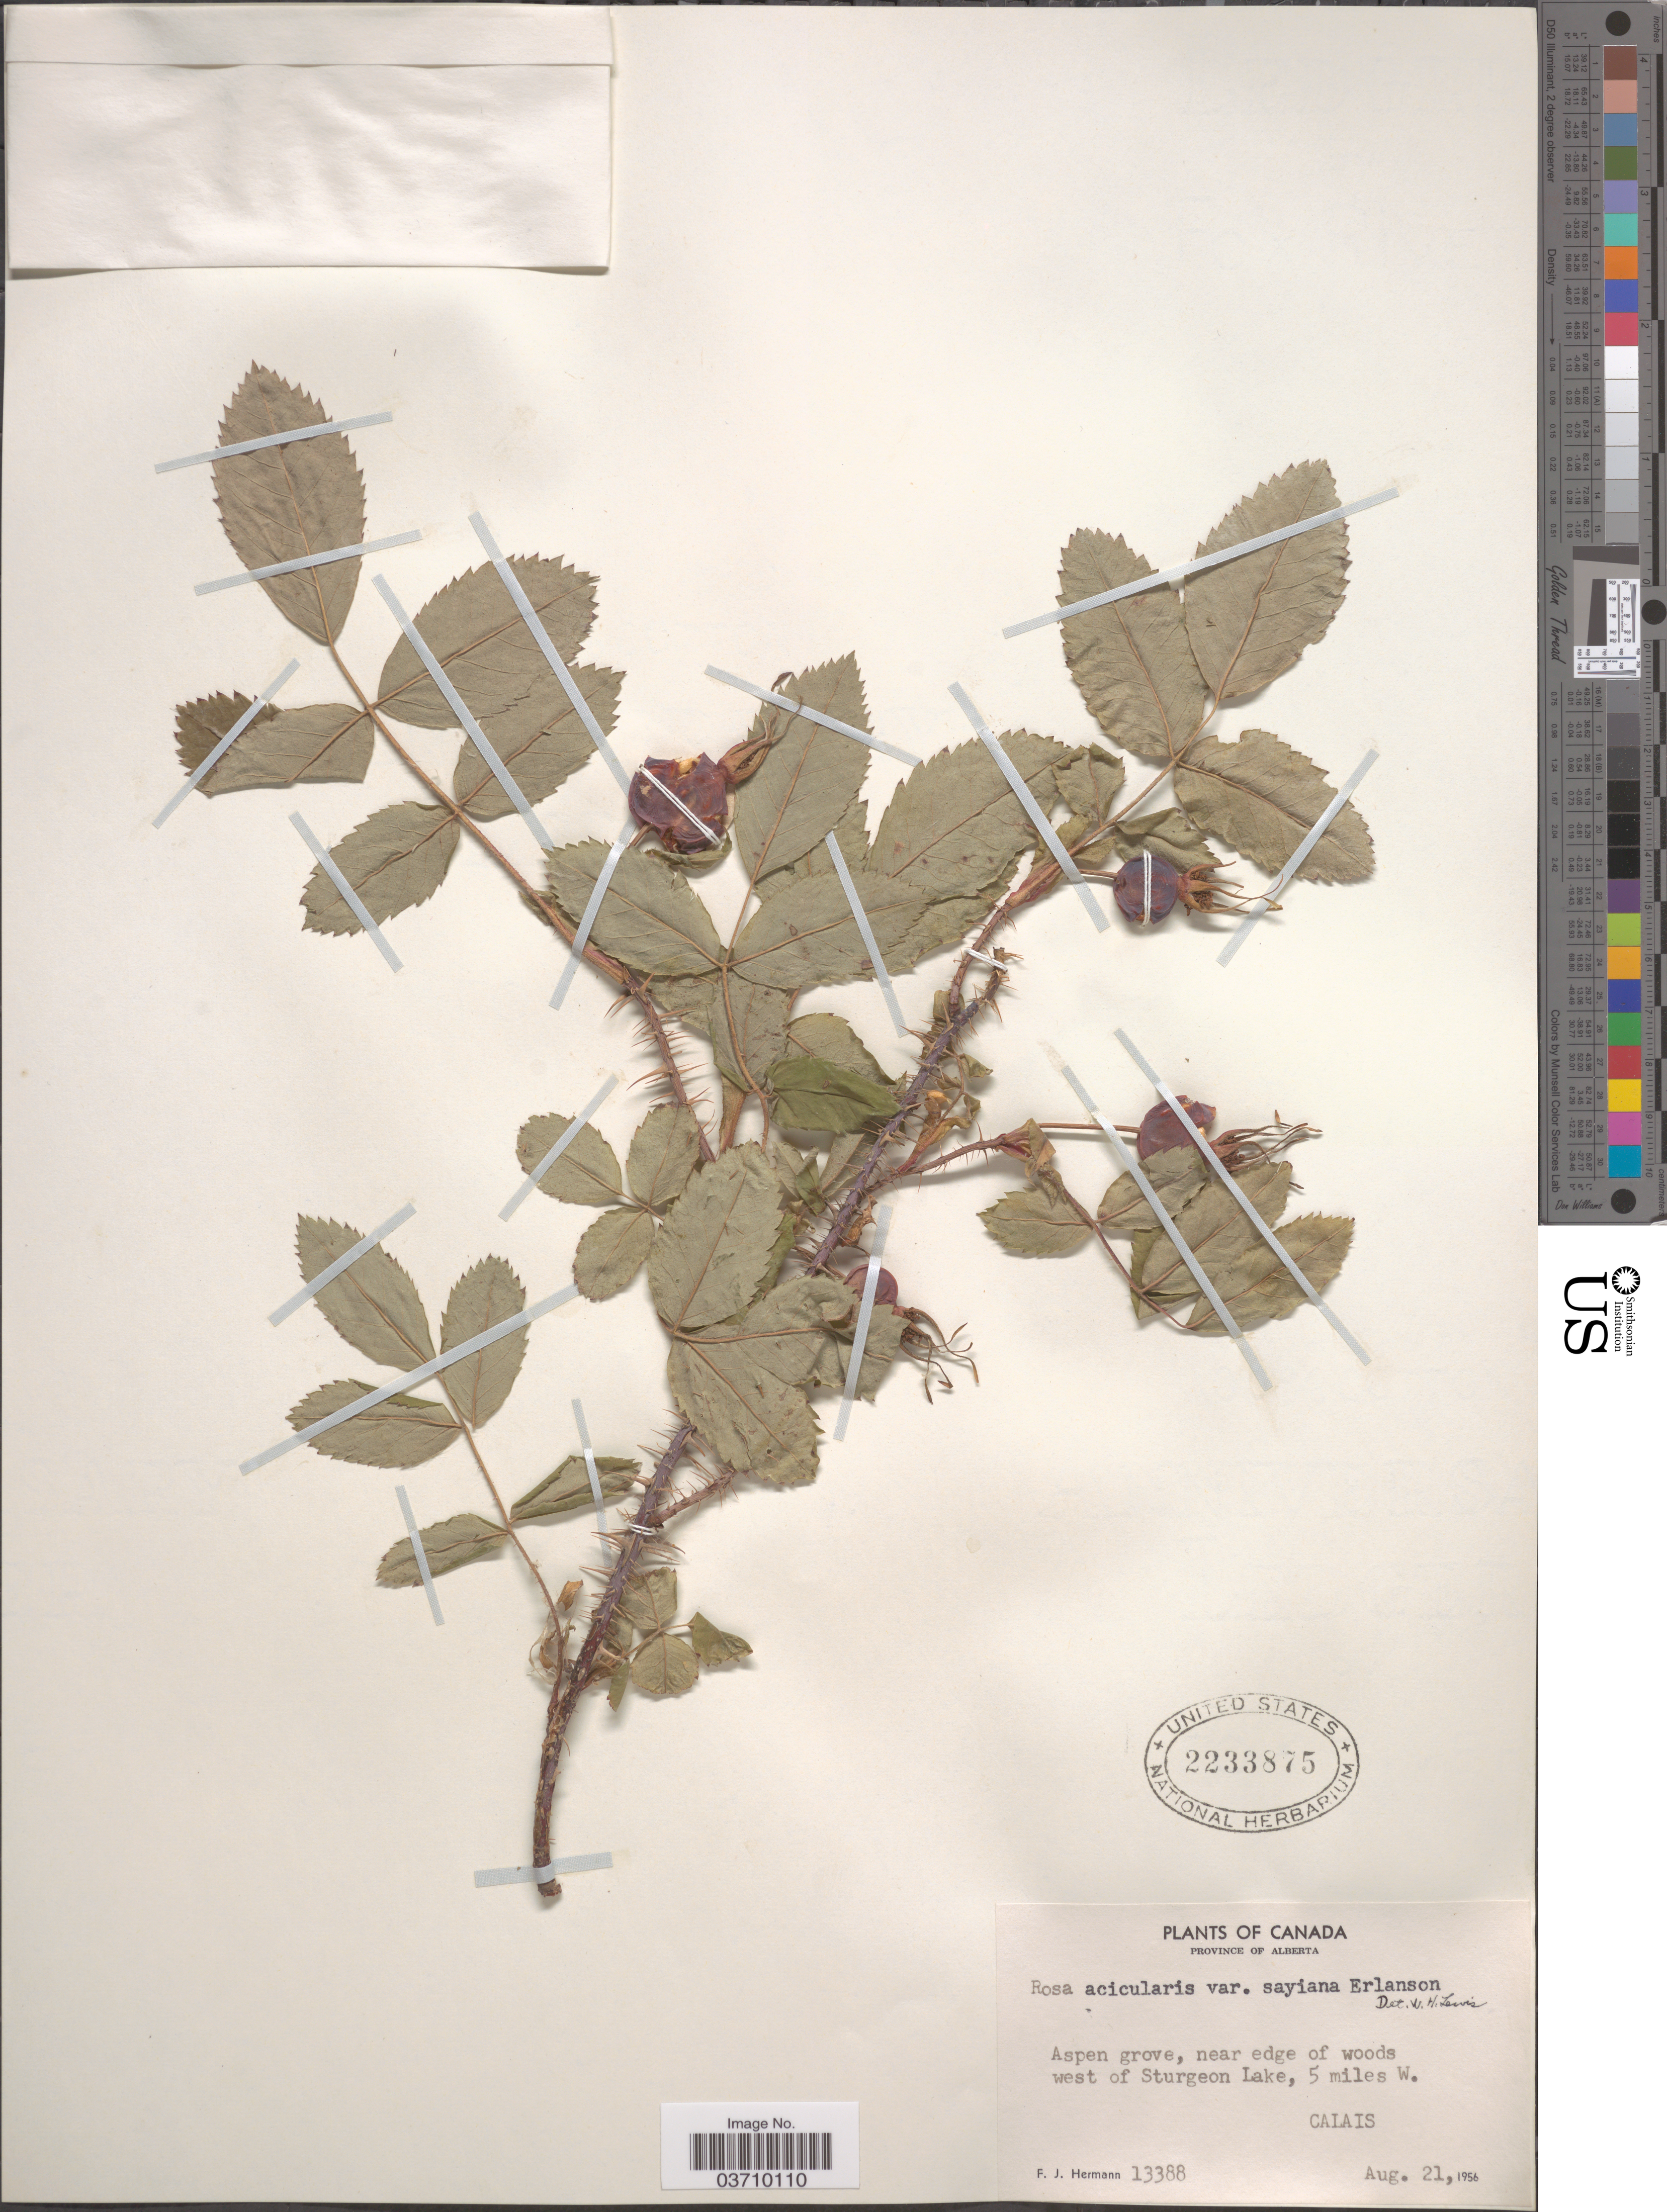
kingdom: Plantae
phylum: Tracheophyta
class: Magnoliopsida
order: Rosales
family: Rosaceae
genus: Rosa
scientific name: Rosa acicularis var. sayi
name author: (Schwein.) Rehder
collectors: F. J. Hermann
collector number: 13388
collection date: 1956-08-21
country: Canada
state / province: Alberta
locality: Near edge of woods west of Sturgeon Lake, 5 miles W. Calais.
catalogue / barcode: US 2233875